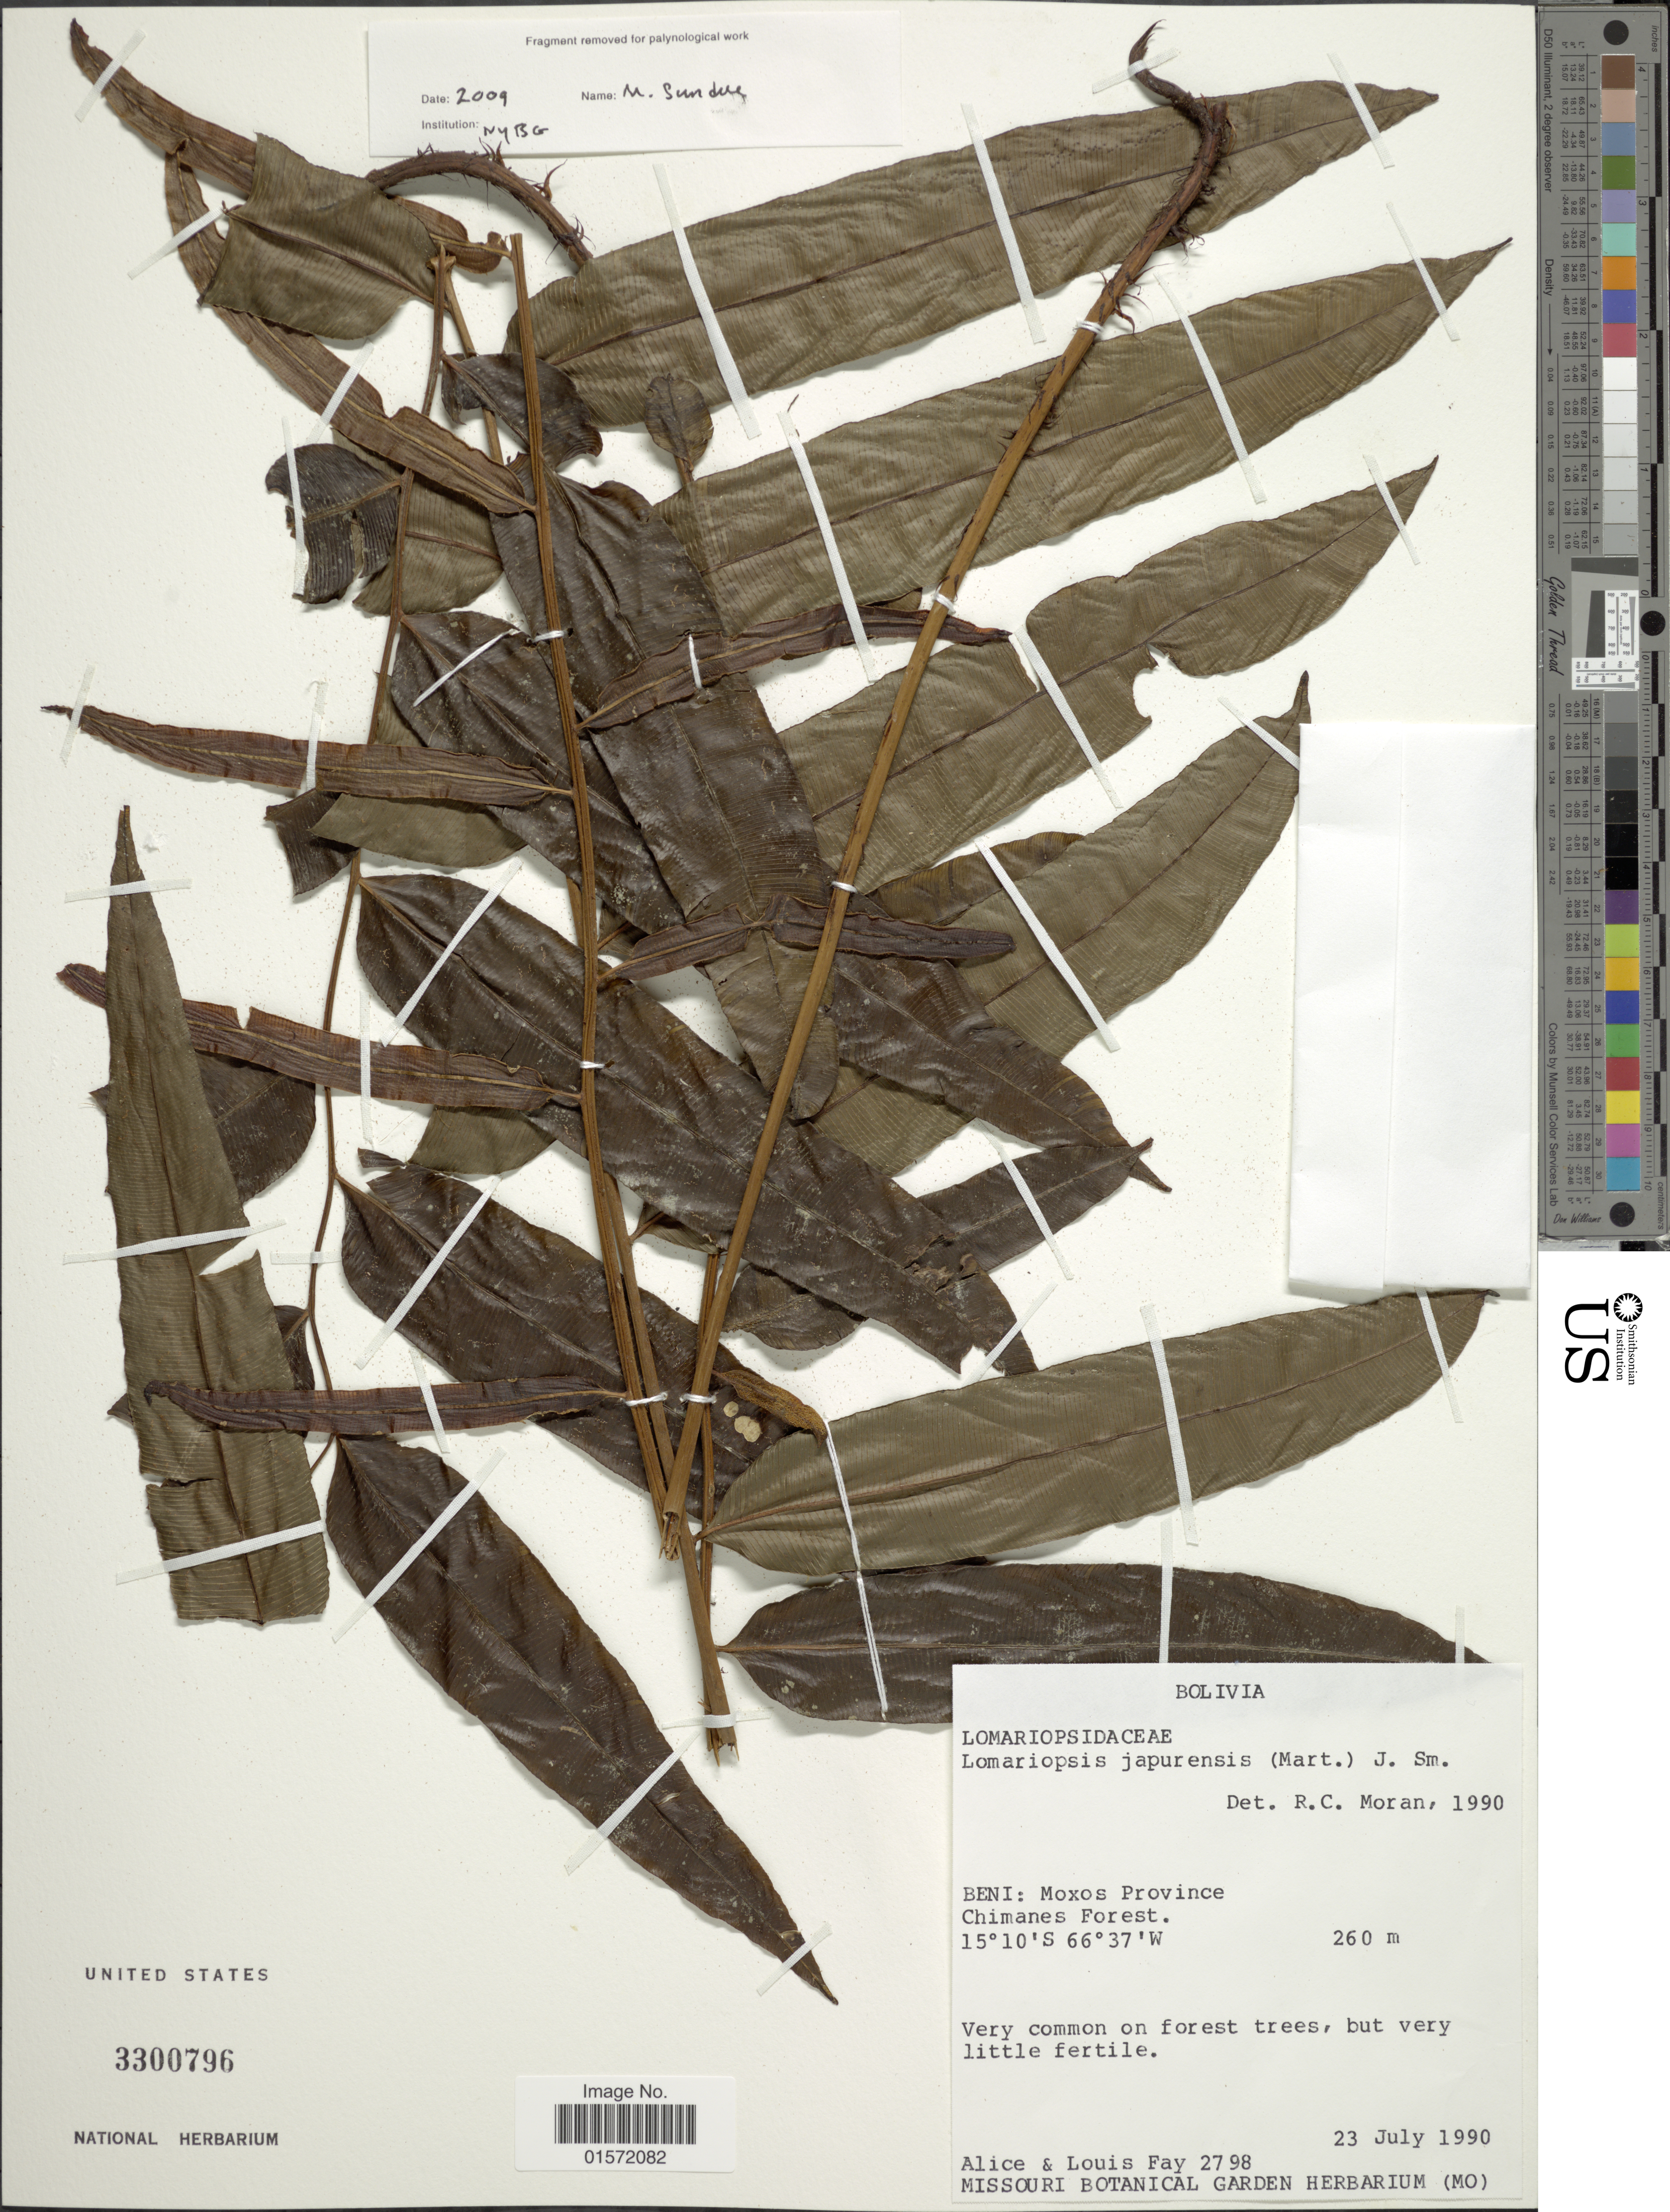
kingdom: Plantae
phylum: Tracheophyta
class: Polypodiopsida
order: Polypodiales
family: Lomariopsidaceae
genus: Lomariopsis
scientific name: Lomariopsis japurensis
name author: (Mart.) J. Sm.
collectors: A. Fay & L. Fay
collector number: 2798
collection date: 1990-07-23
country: Bolivia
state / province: Beni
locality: Moxos Province, Chimanes Forest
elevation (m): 260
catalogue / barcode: US 3300796